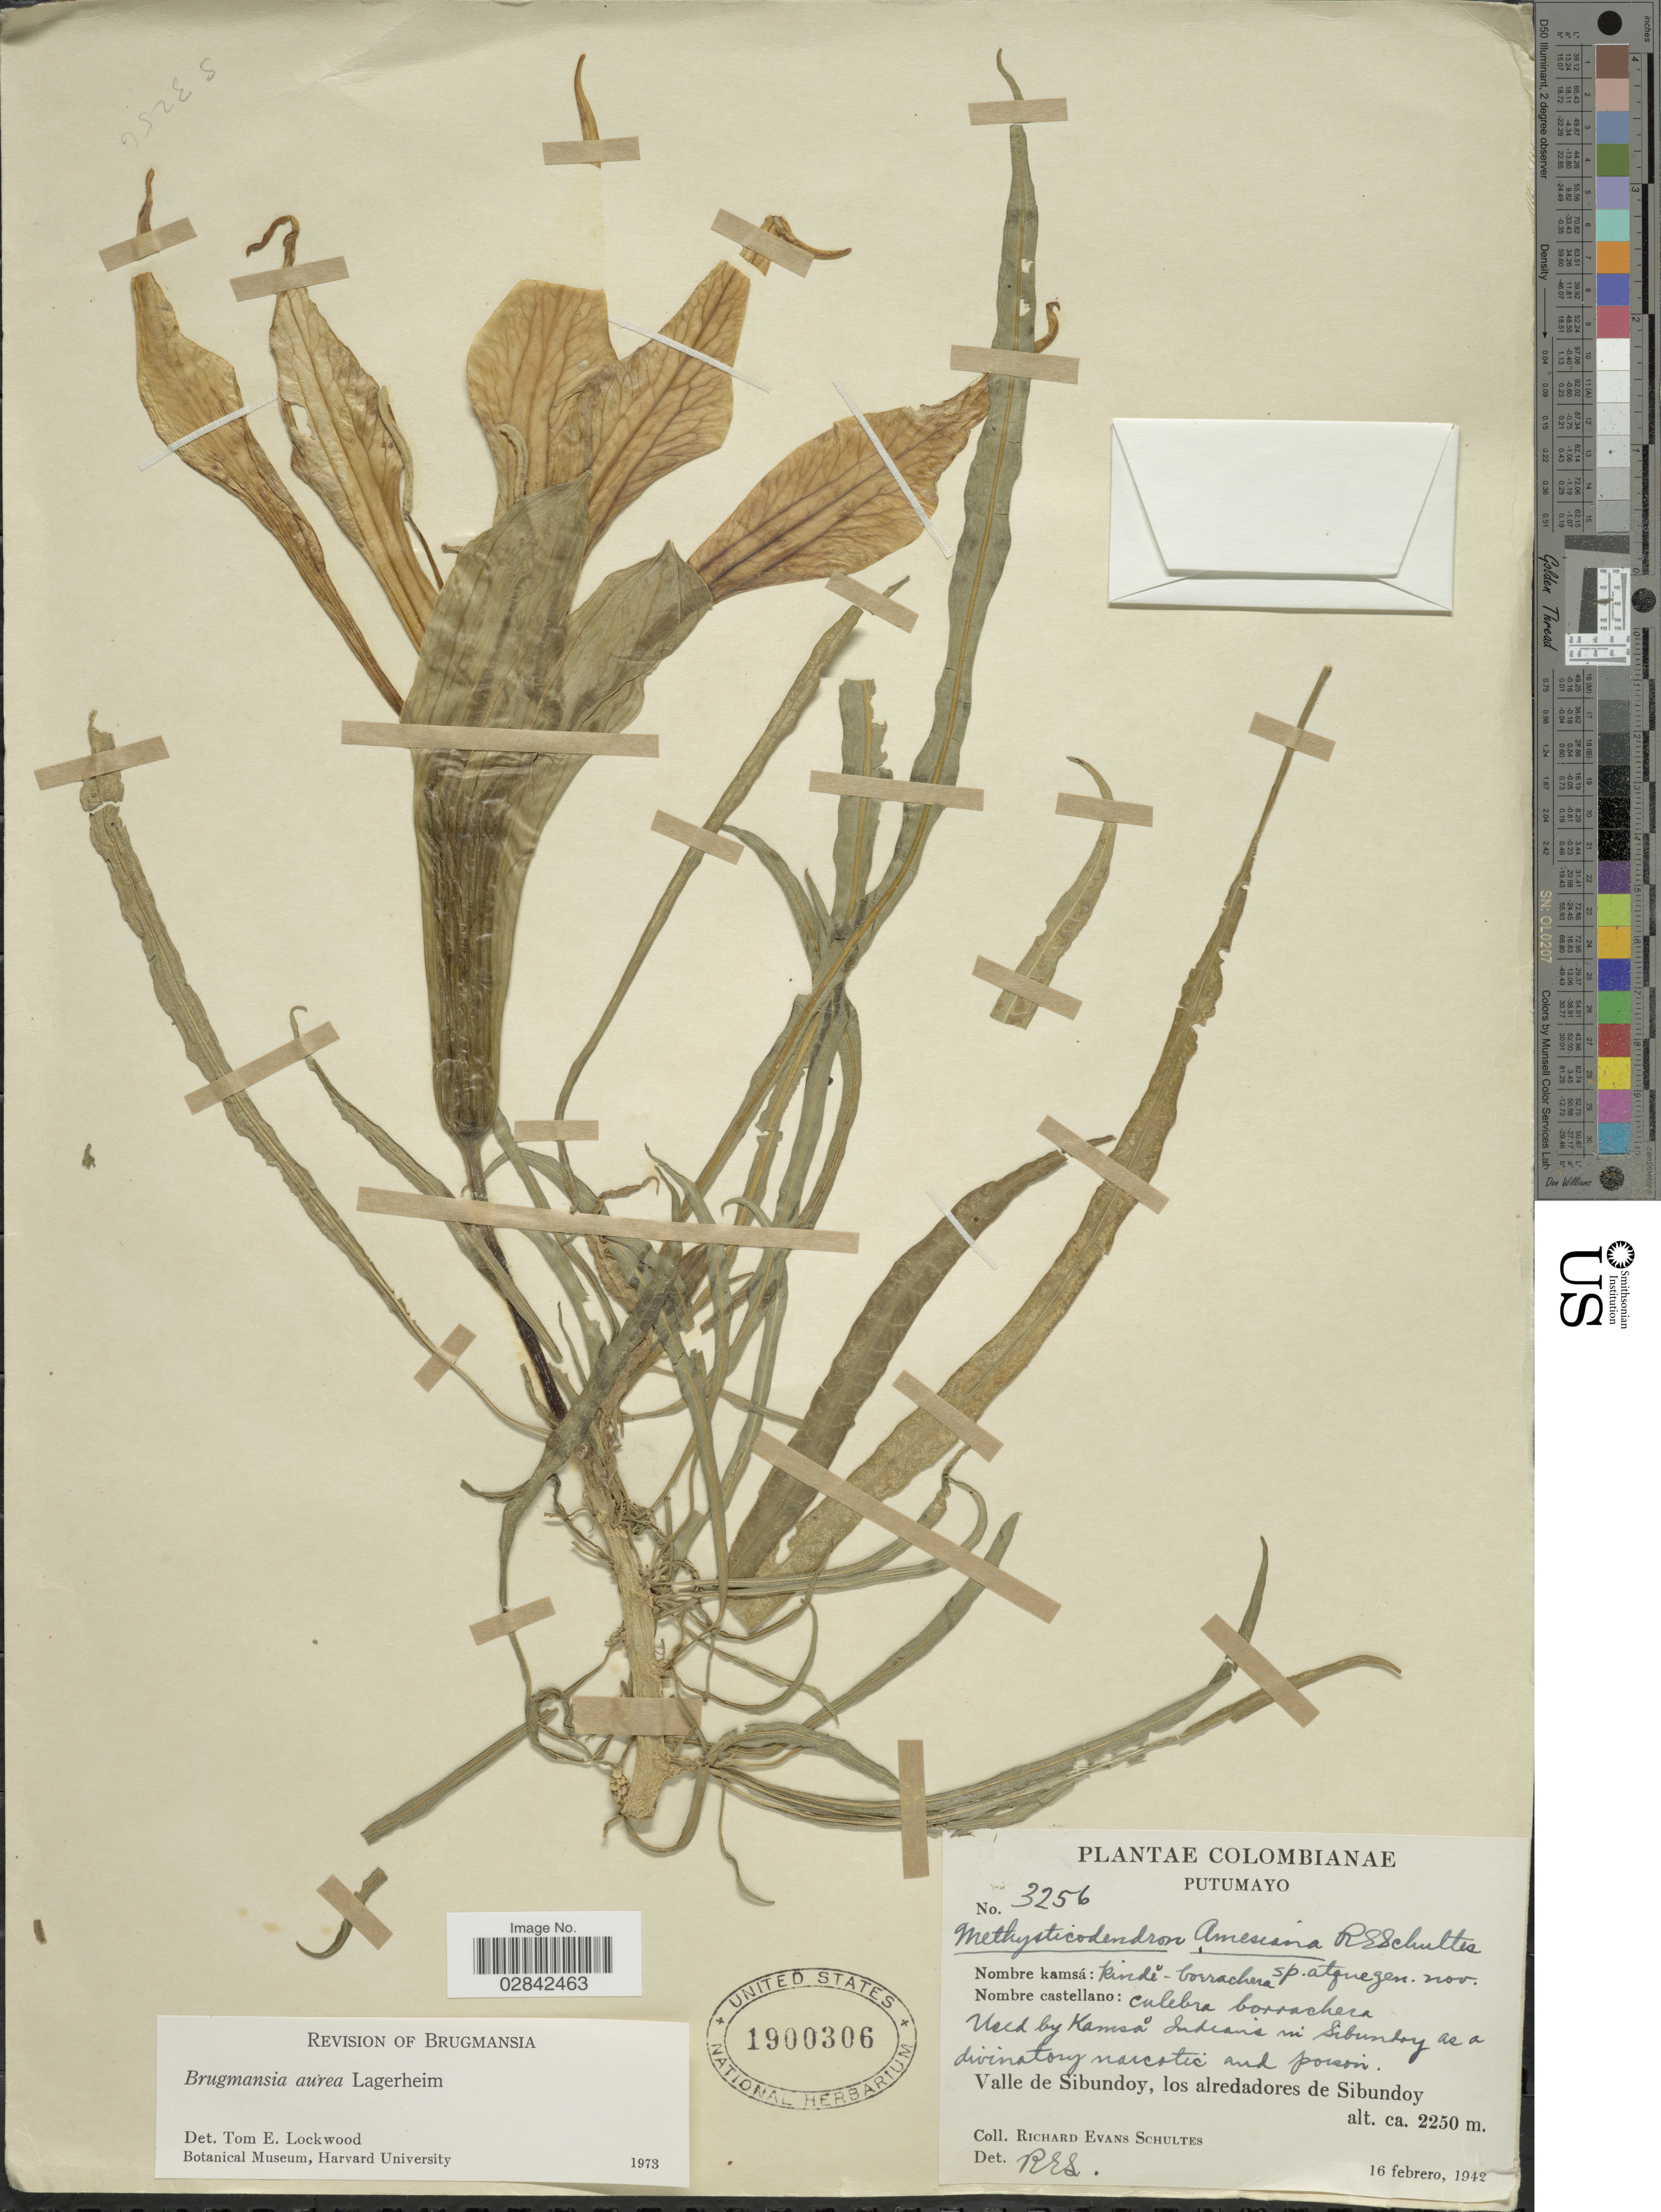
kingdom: Plantae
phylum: Tracheophyta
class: Magnoliopsida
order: Solanales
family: Solanaceae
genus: Brugmansia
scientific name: Brugmansia x candida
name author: Pers.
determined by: Kehoe, J.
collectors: R. E. Schultes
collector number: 3256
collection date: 1942-02-16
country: Colombia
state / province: Putumayo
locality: Valle de Sibundoy, los alrededores de Sibundoy.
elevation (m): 2250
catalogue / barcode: US 1900306